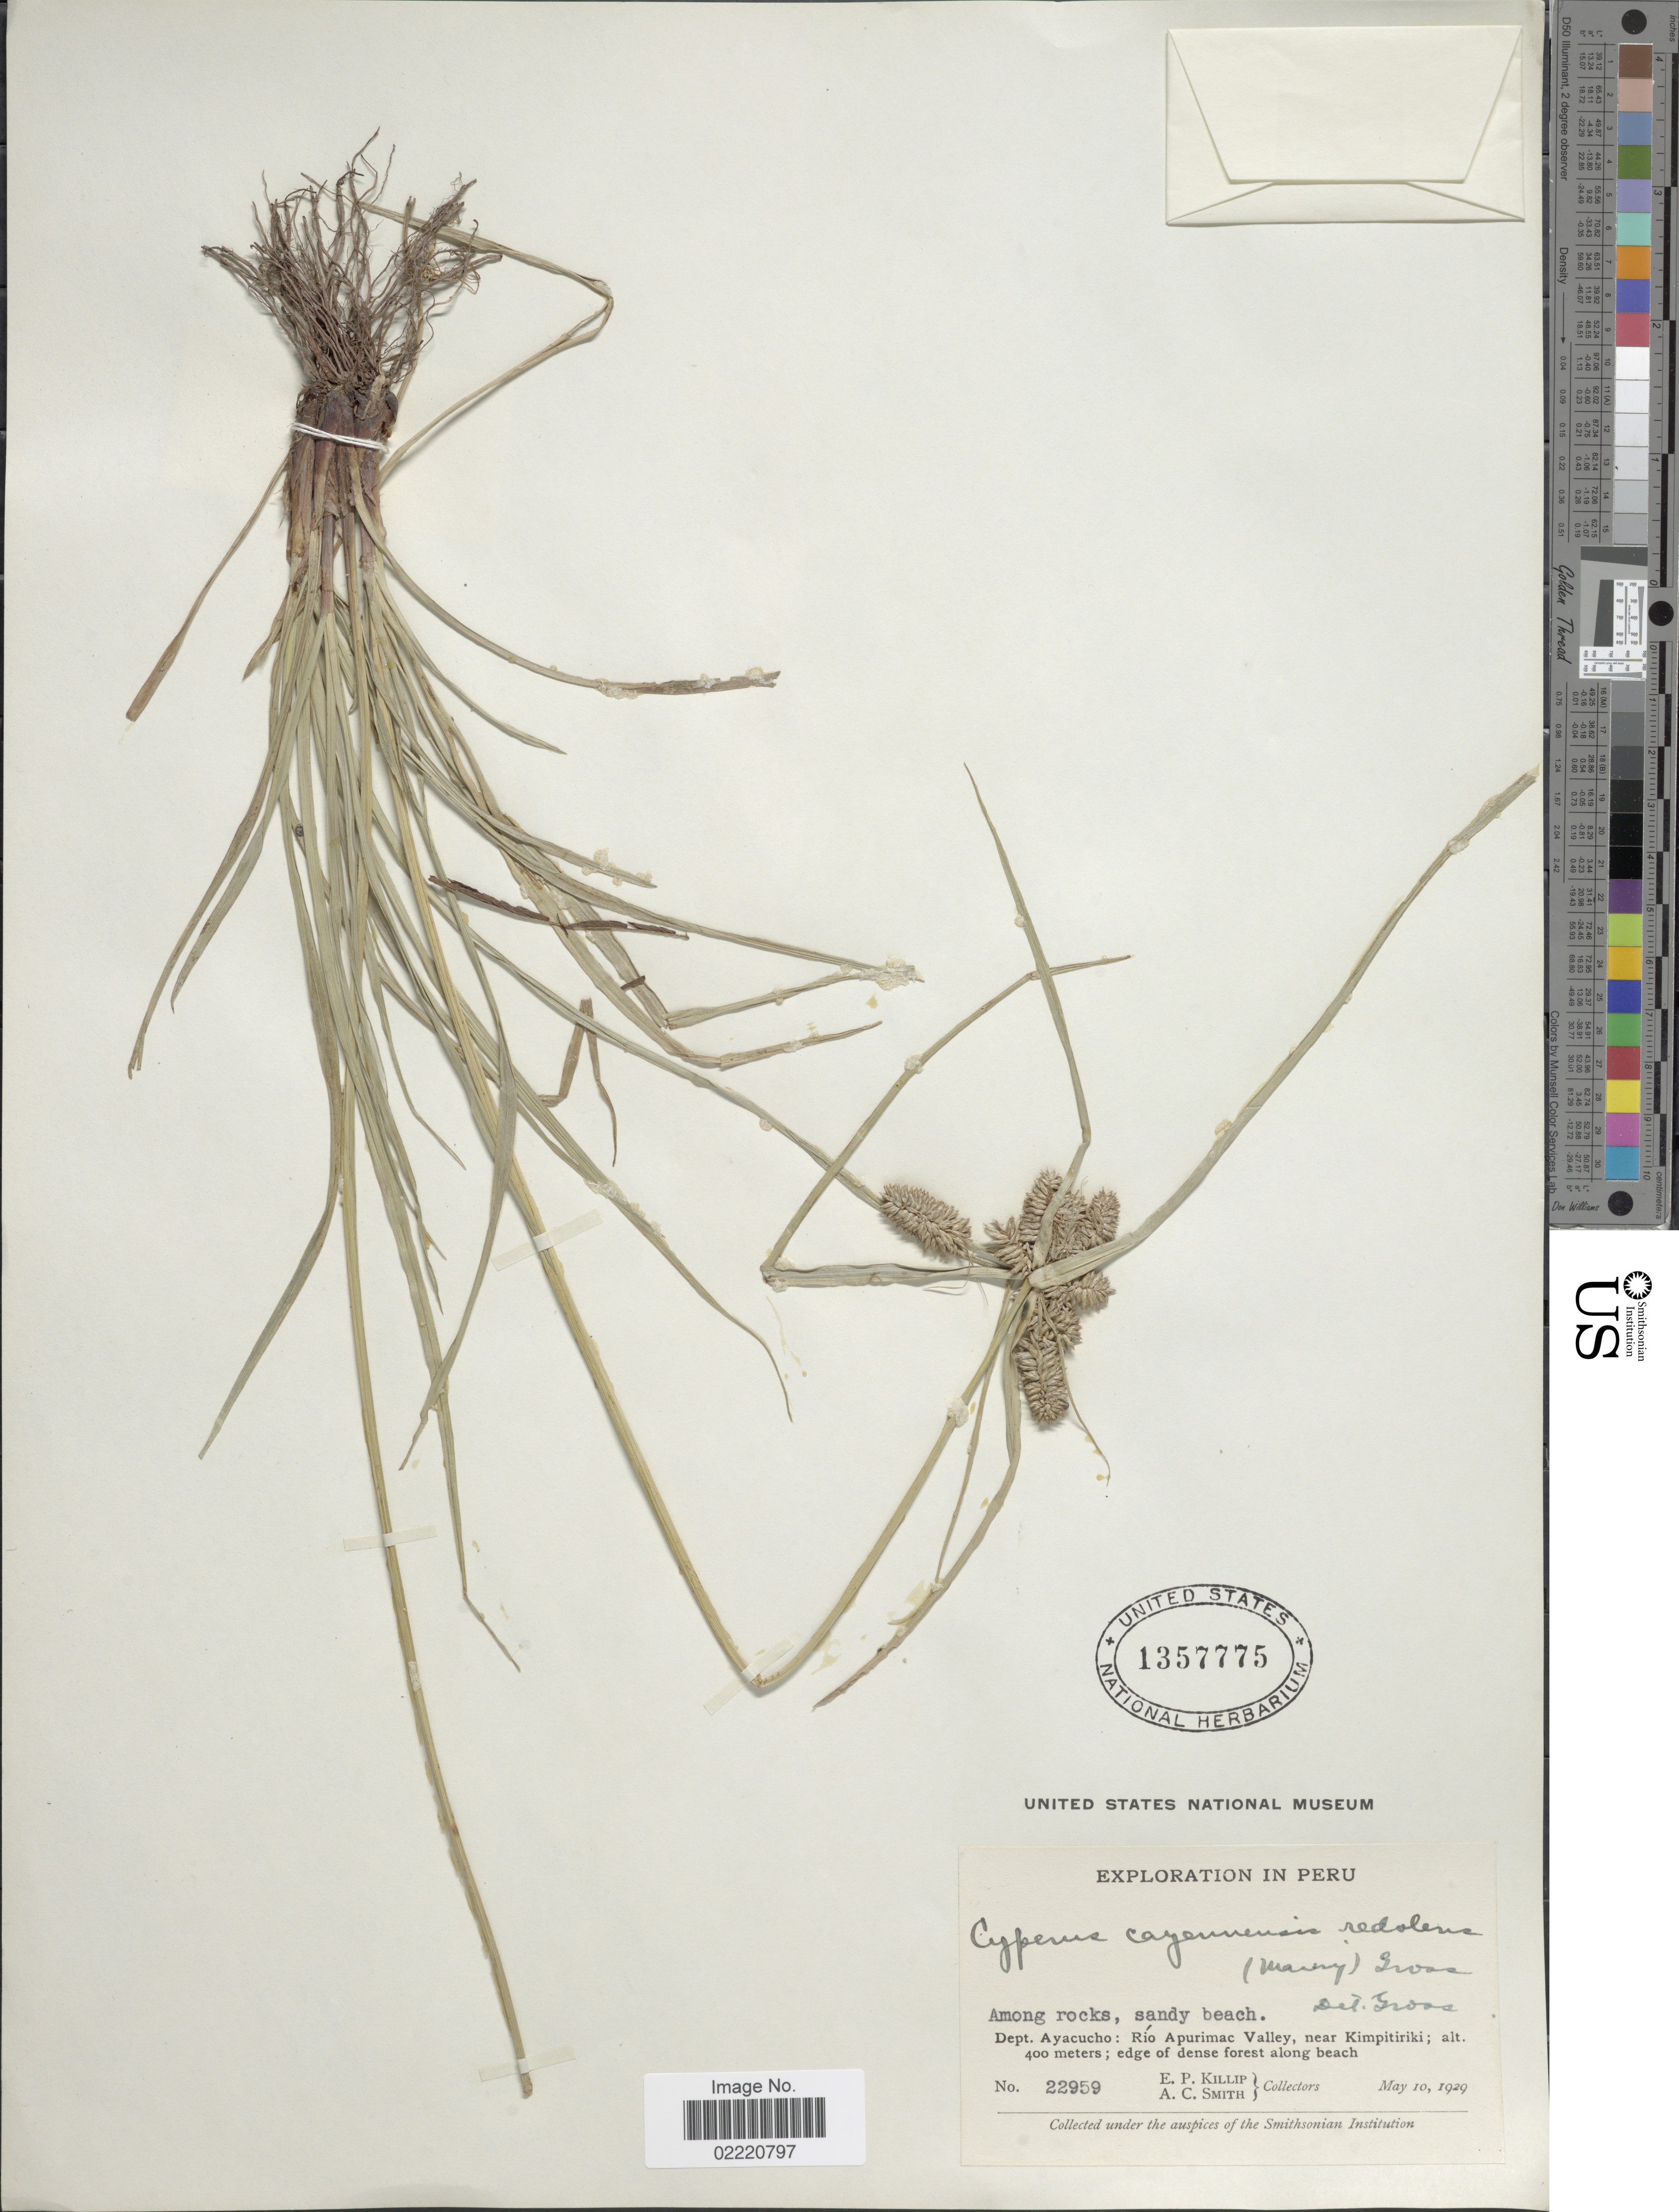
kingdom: Plantae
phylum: Tracheophyta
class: Liliopsida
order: Poales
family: Cyperaceae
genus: Cyperus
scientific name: Cyperus aggregatus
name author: (Willd.) Endl.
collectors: E. P. Killip & A. C. Smith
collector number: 22959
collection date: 1929-05-10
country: Peru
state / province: Ayacucho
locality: Dept. Ayacucho: Rio Apurimac Valley, near Kimpitiriki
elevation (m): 400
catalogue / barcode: US 1357775